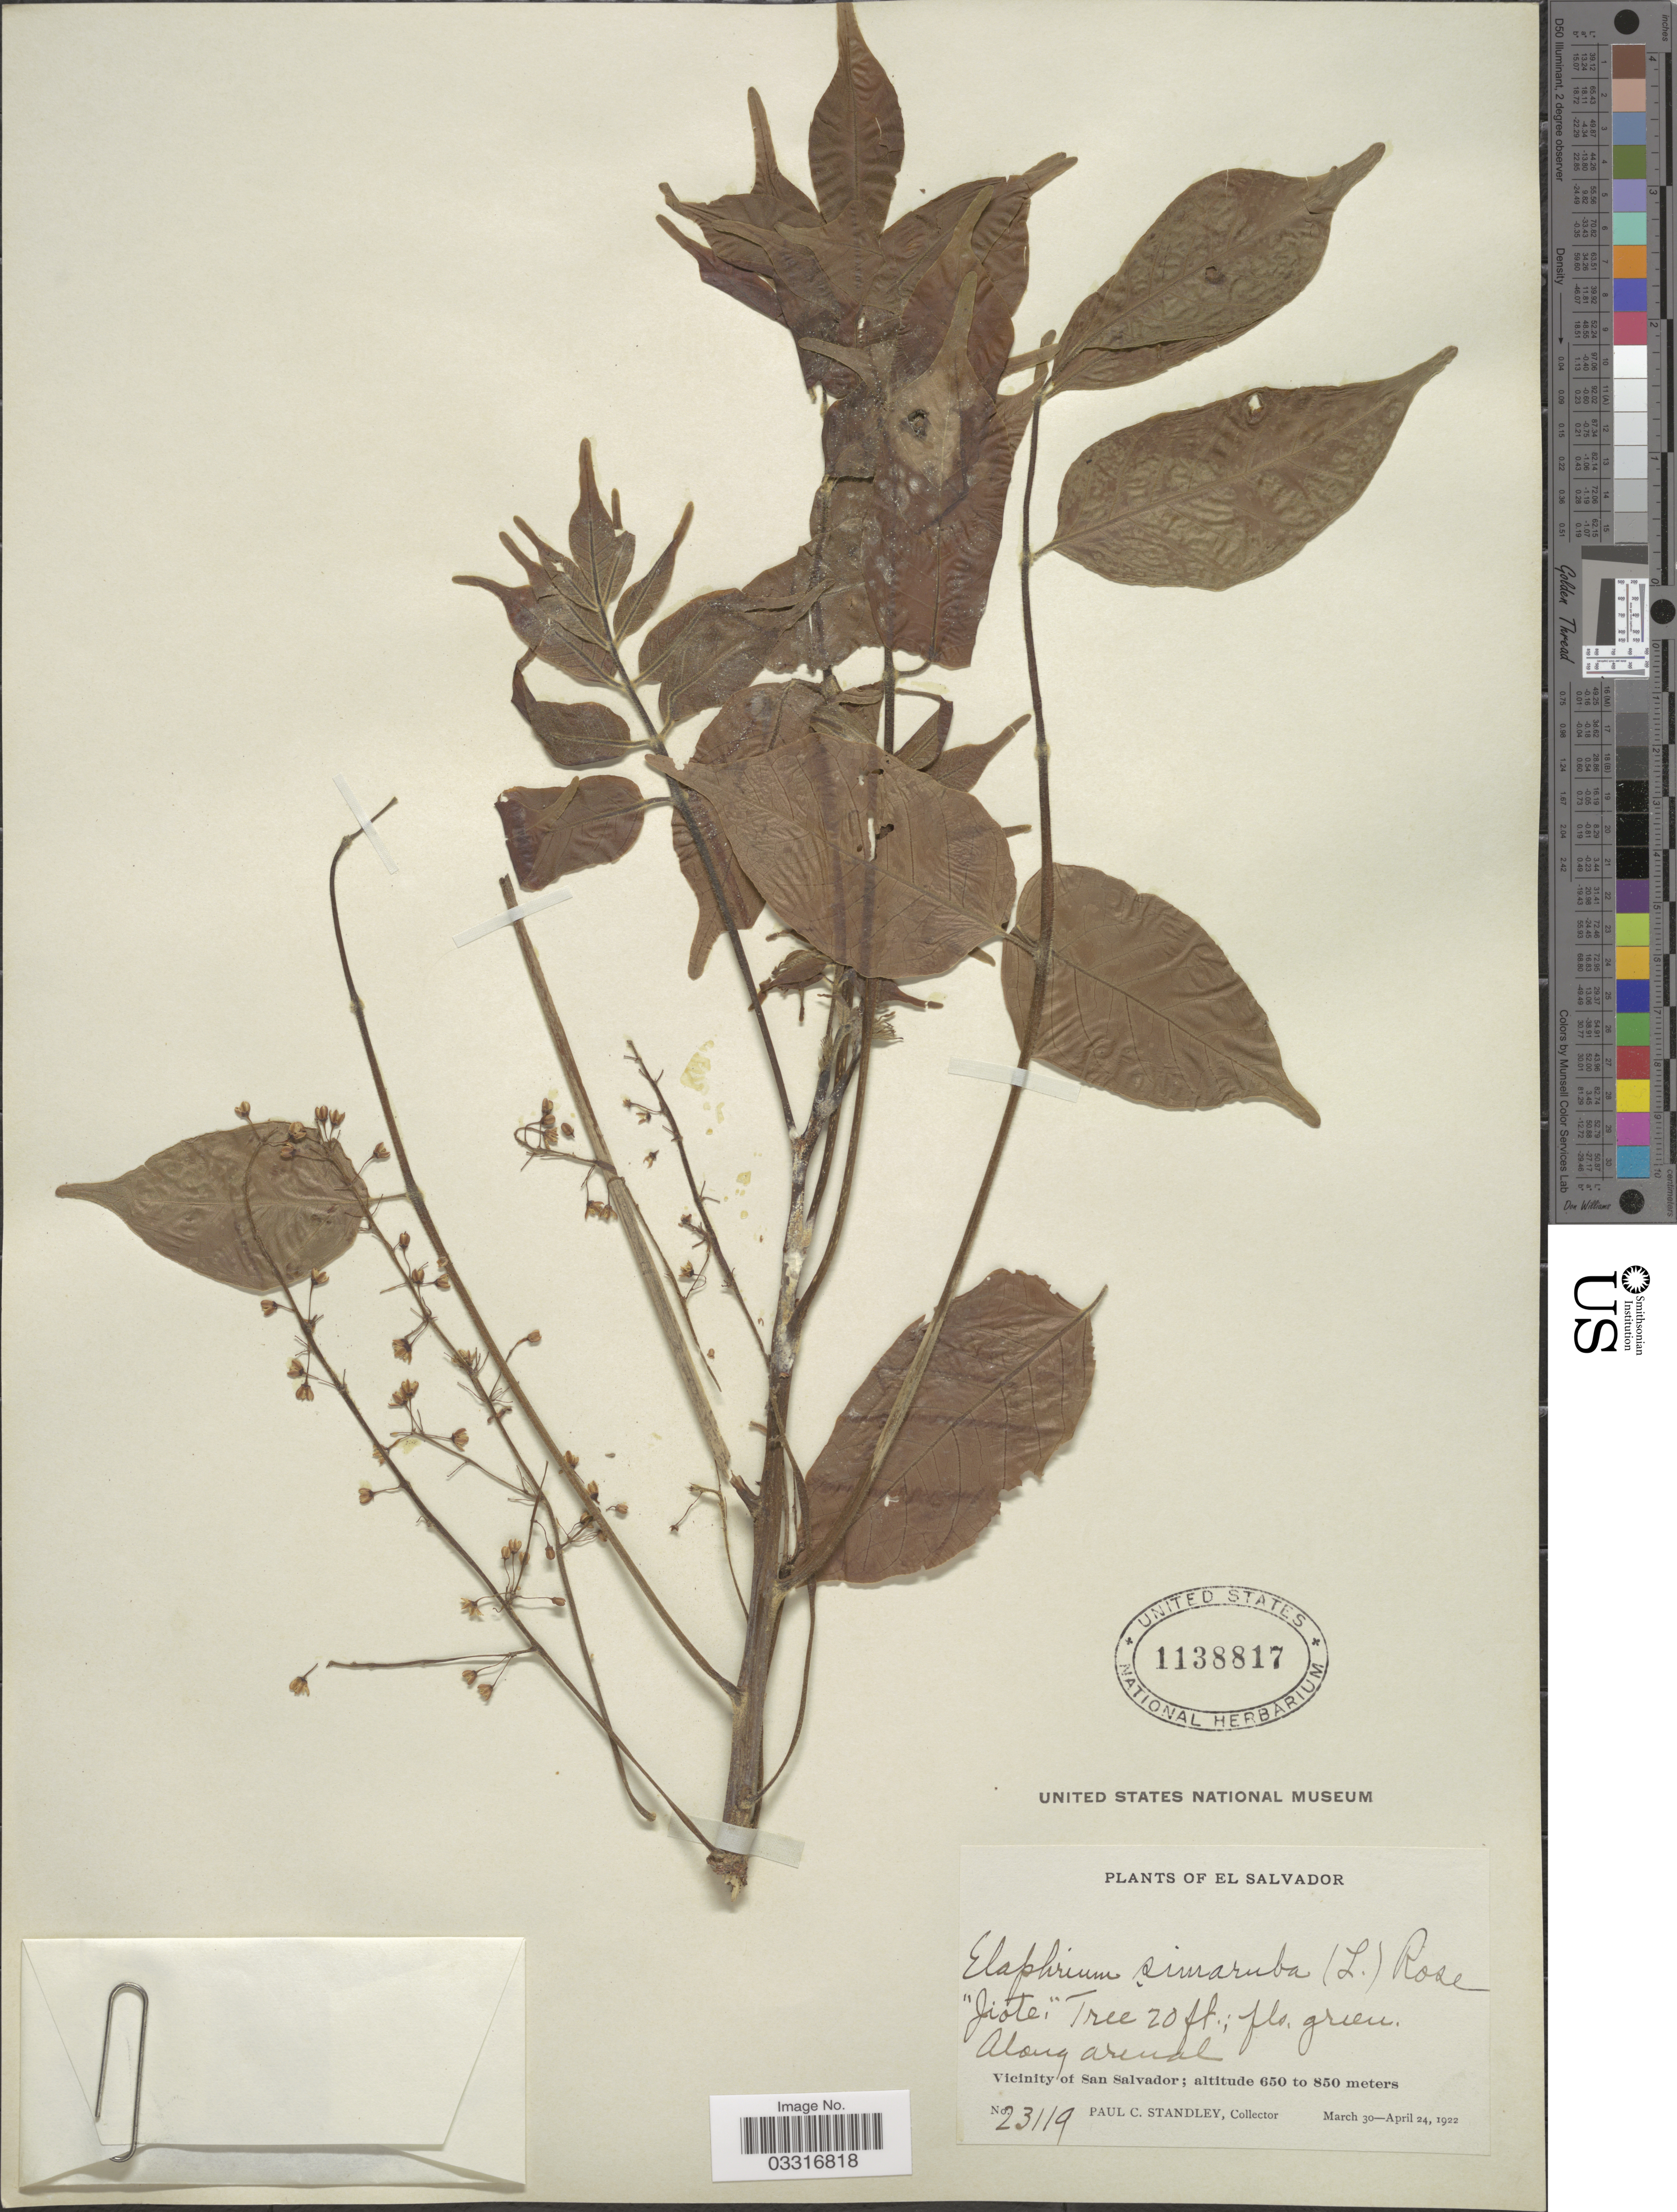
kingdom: Plantae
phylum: Tracheophyta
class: Magnoliopsida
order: Sapindales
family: Burseraceae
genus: Bursera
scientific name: Bursera simaruba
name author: (L.) Sarg.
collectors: P. C. Standley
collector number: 23119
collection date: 1922-03-30/1922-04-24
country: El Salvador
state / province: San Salvador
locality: Vicinity of San Salvador.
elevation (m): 650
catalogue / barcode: US 1138817